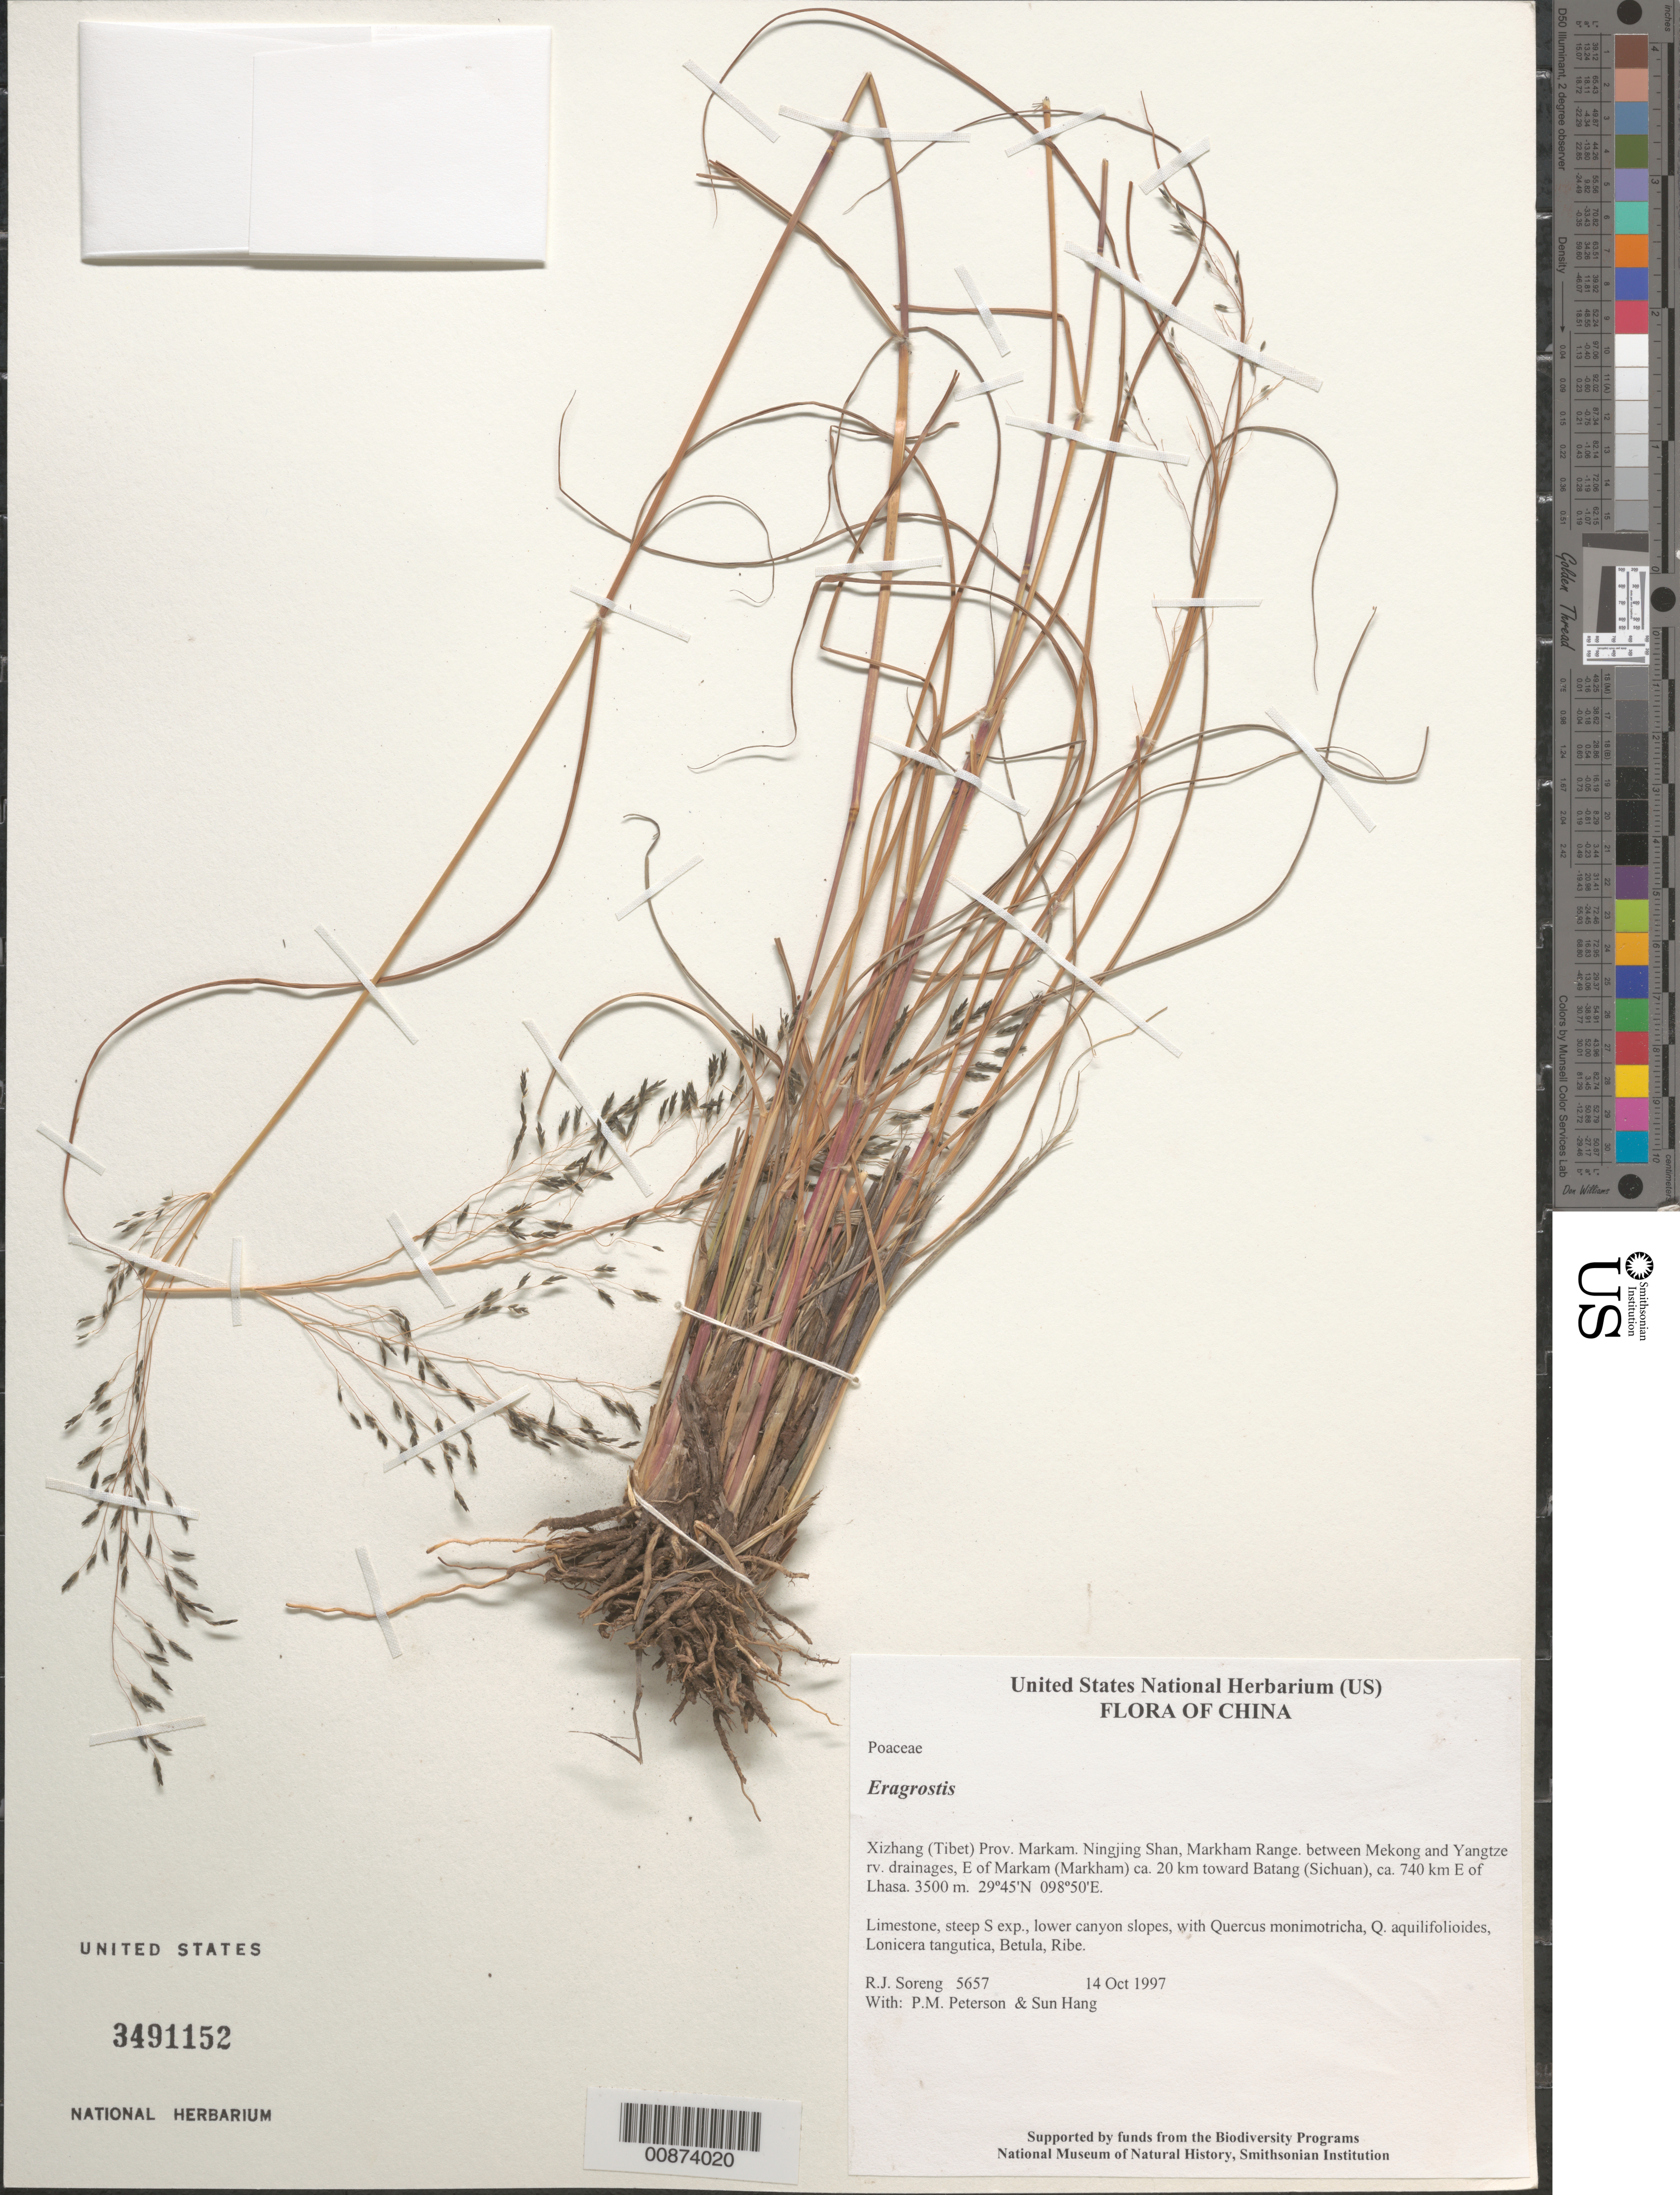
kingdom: Plantae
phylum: Tracheophyta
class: Liliopsida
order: Poales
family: Poaceae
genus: Eragrostis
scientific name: Eragrostis sp.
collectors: R. J. Soreng, P. M. Peterson & Sun Hang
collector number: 5657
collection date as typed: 14 Oct 1997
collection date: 1997-10-14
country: China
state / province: Xizang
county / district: Markam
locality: Ningjing Shan, Markham Range. between Mekong and Yangtze rv. drainages, E of Markam (Markham) ca. 20 km toward Batang (Sichuan), ca. 740 km E of Lhasa.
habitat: Limestone, steep S exp., lower canyon slopes, with Quercus monimotricha, Q. aquilifolioides, Lonicera tangutica, Betula, Ribe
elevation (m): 3500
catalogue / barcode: US 3491152